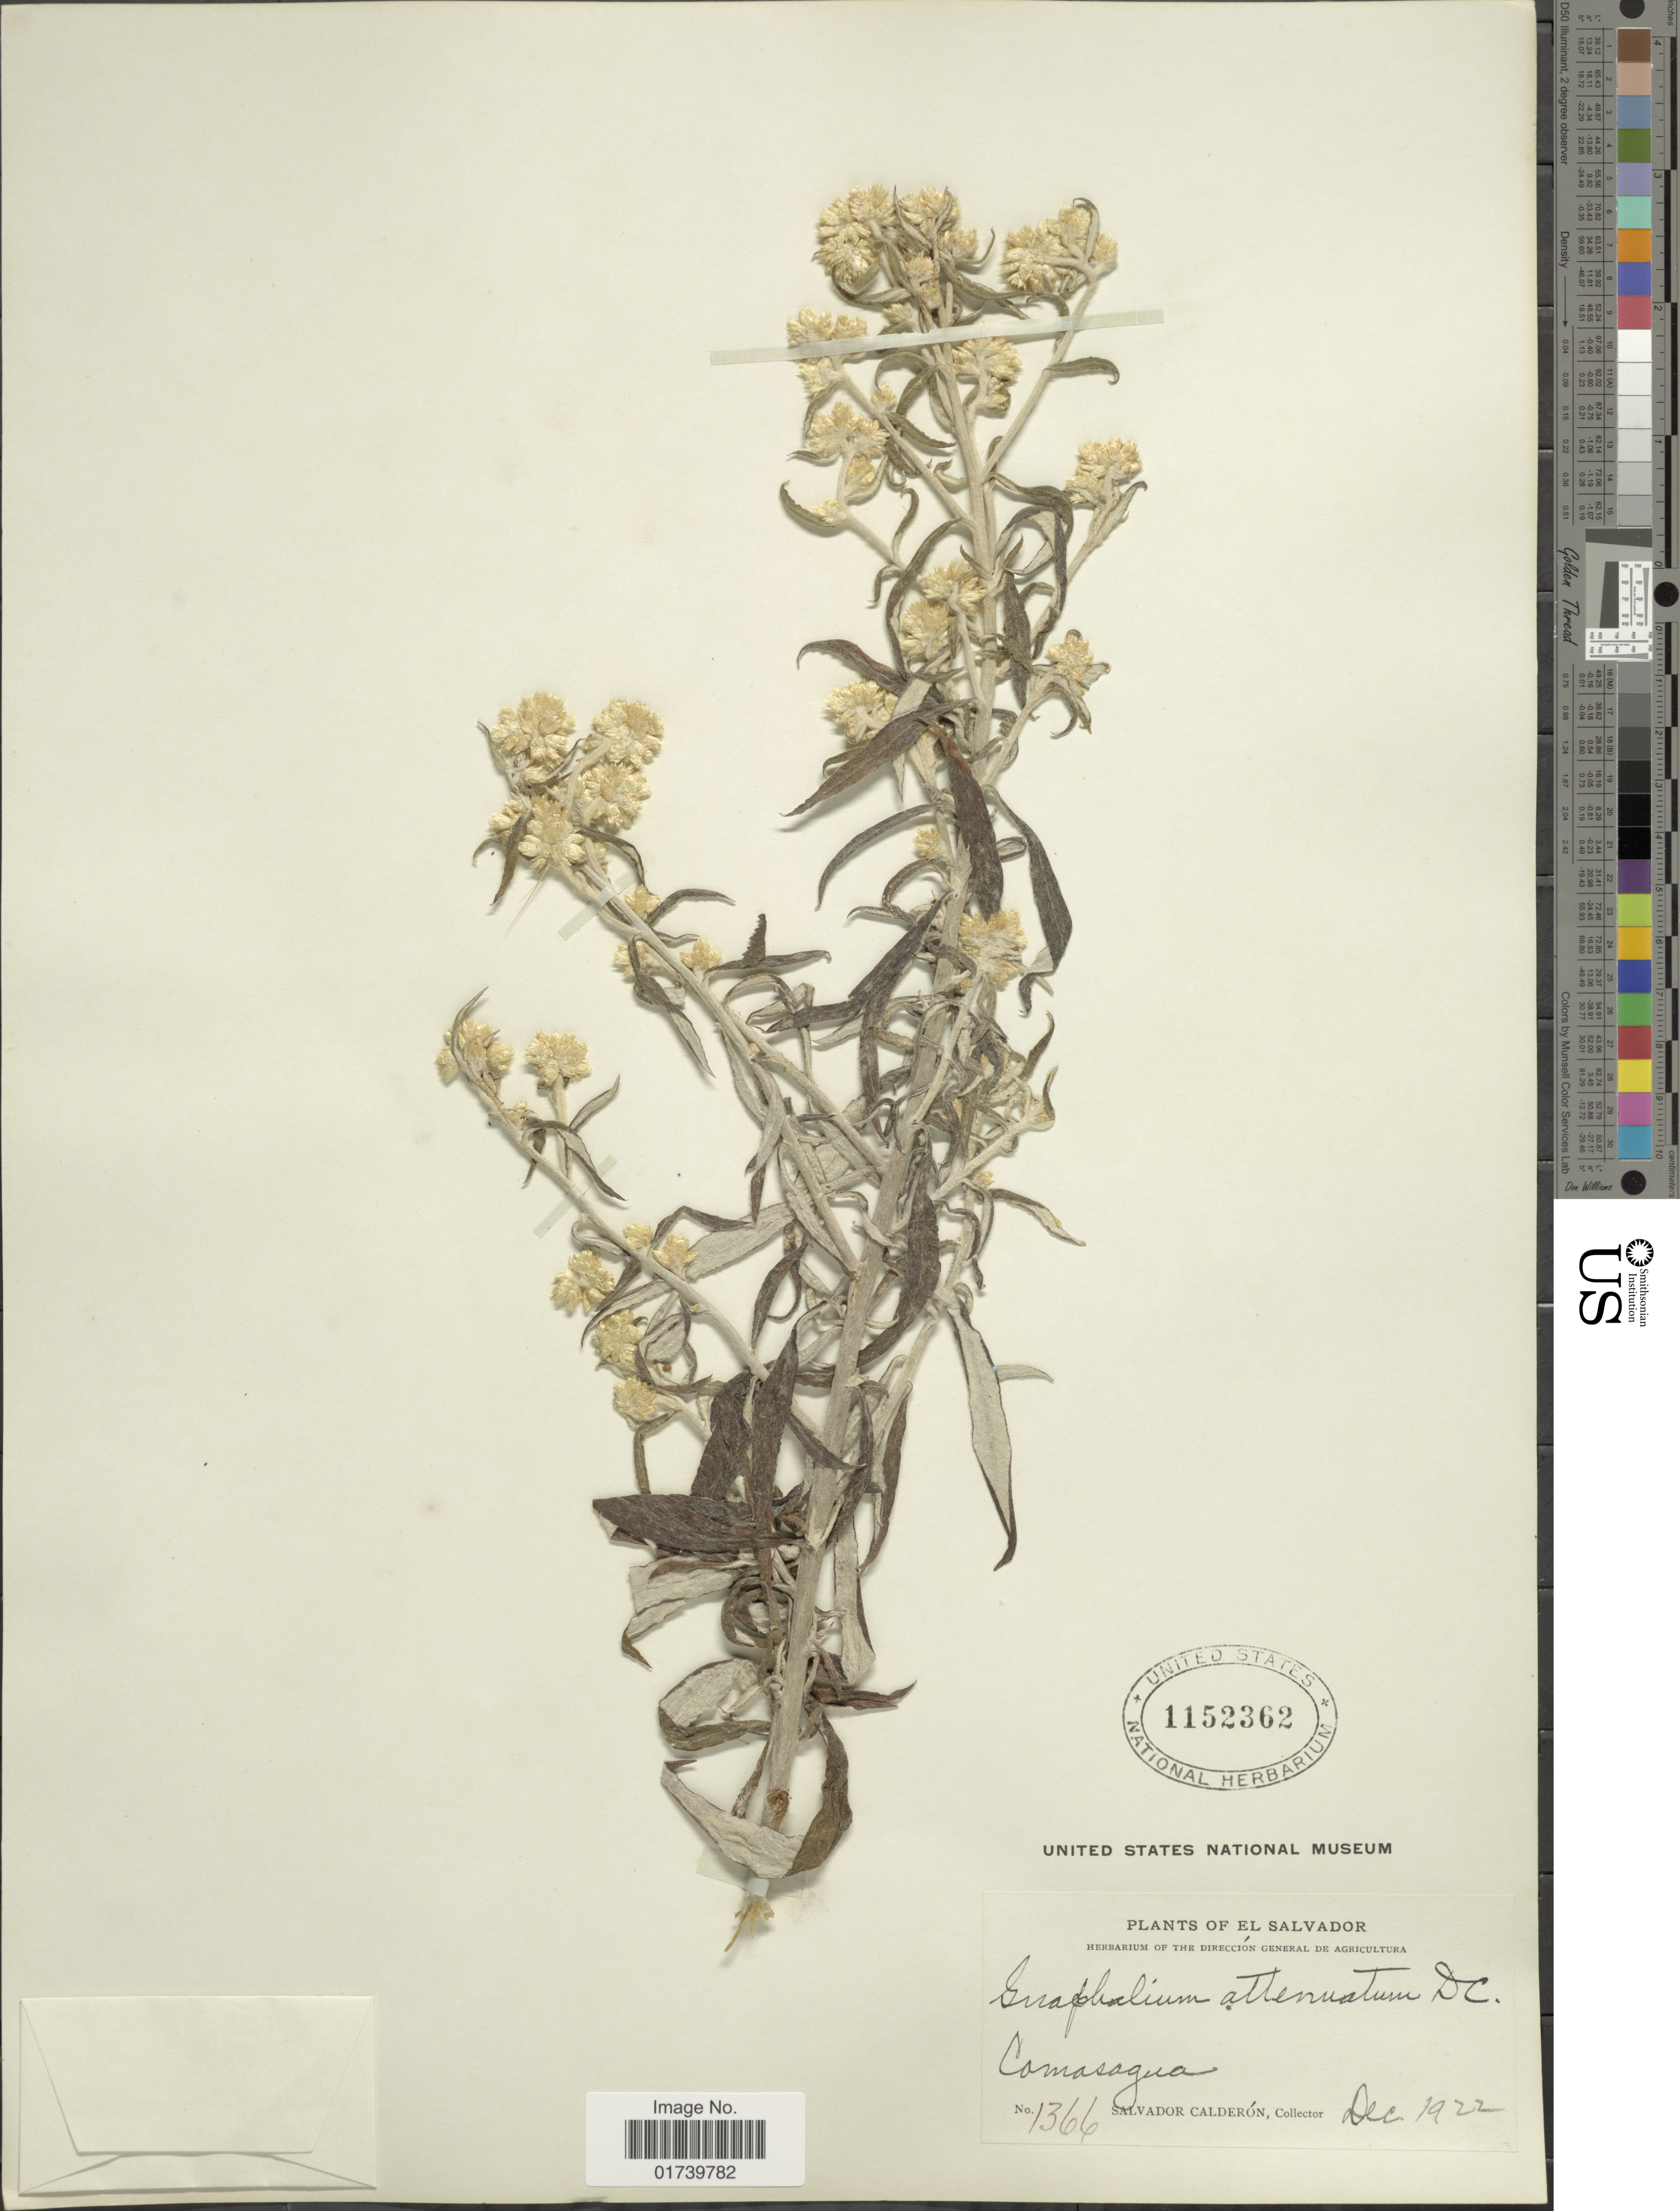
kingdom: Plantae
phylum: Tracheophyta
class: Magnoliopsida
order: Asterales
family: Asteraceae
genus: Pseudognaphalium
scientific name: Pseudognaphalium attenuatum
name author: (DC.) Anderb.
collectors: S. Calderón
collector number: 1366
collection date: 1922-12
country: El Salvador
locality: Comasagua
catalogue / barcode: US 1152362